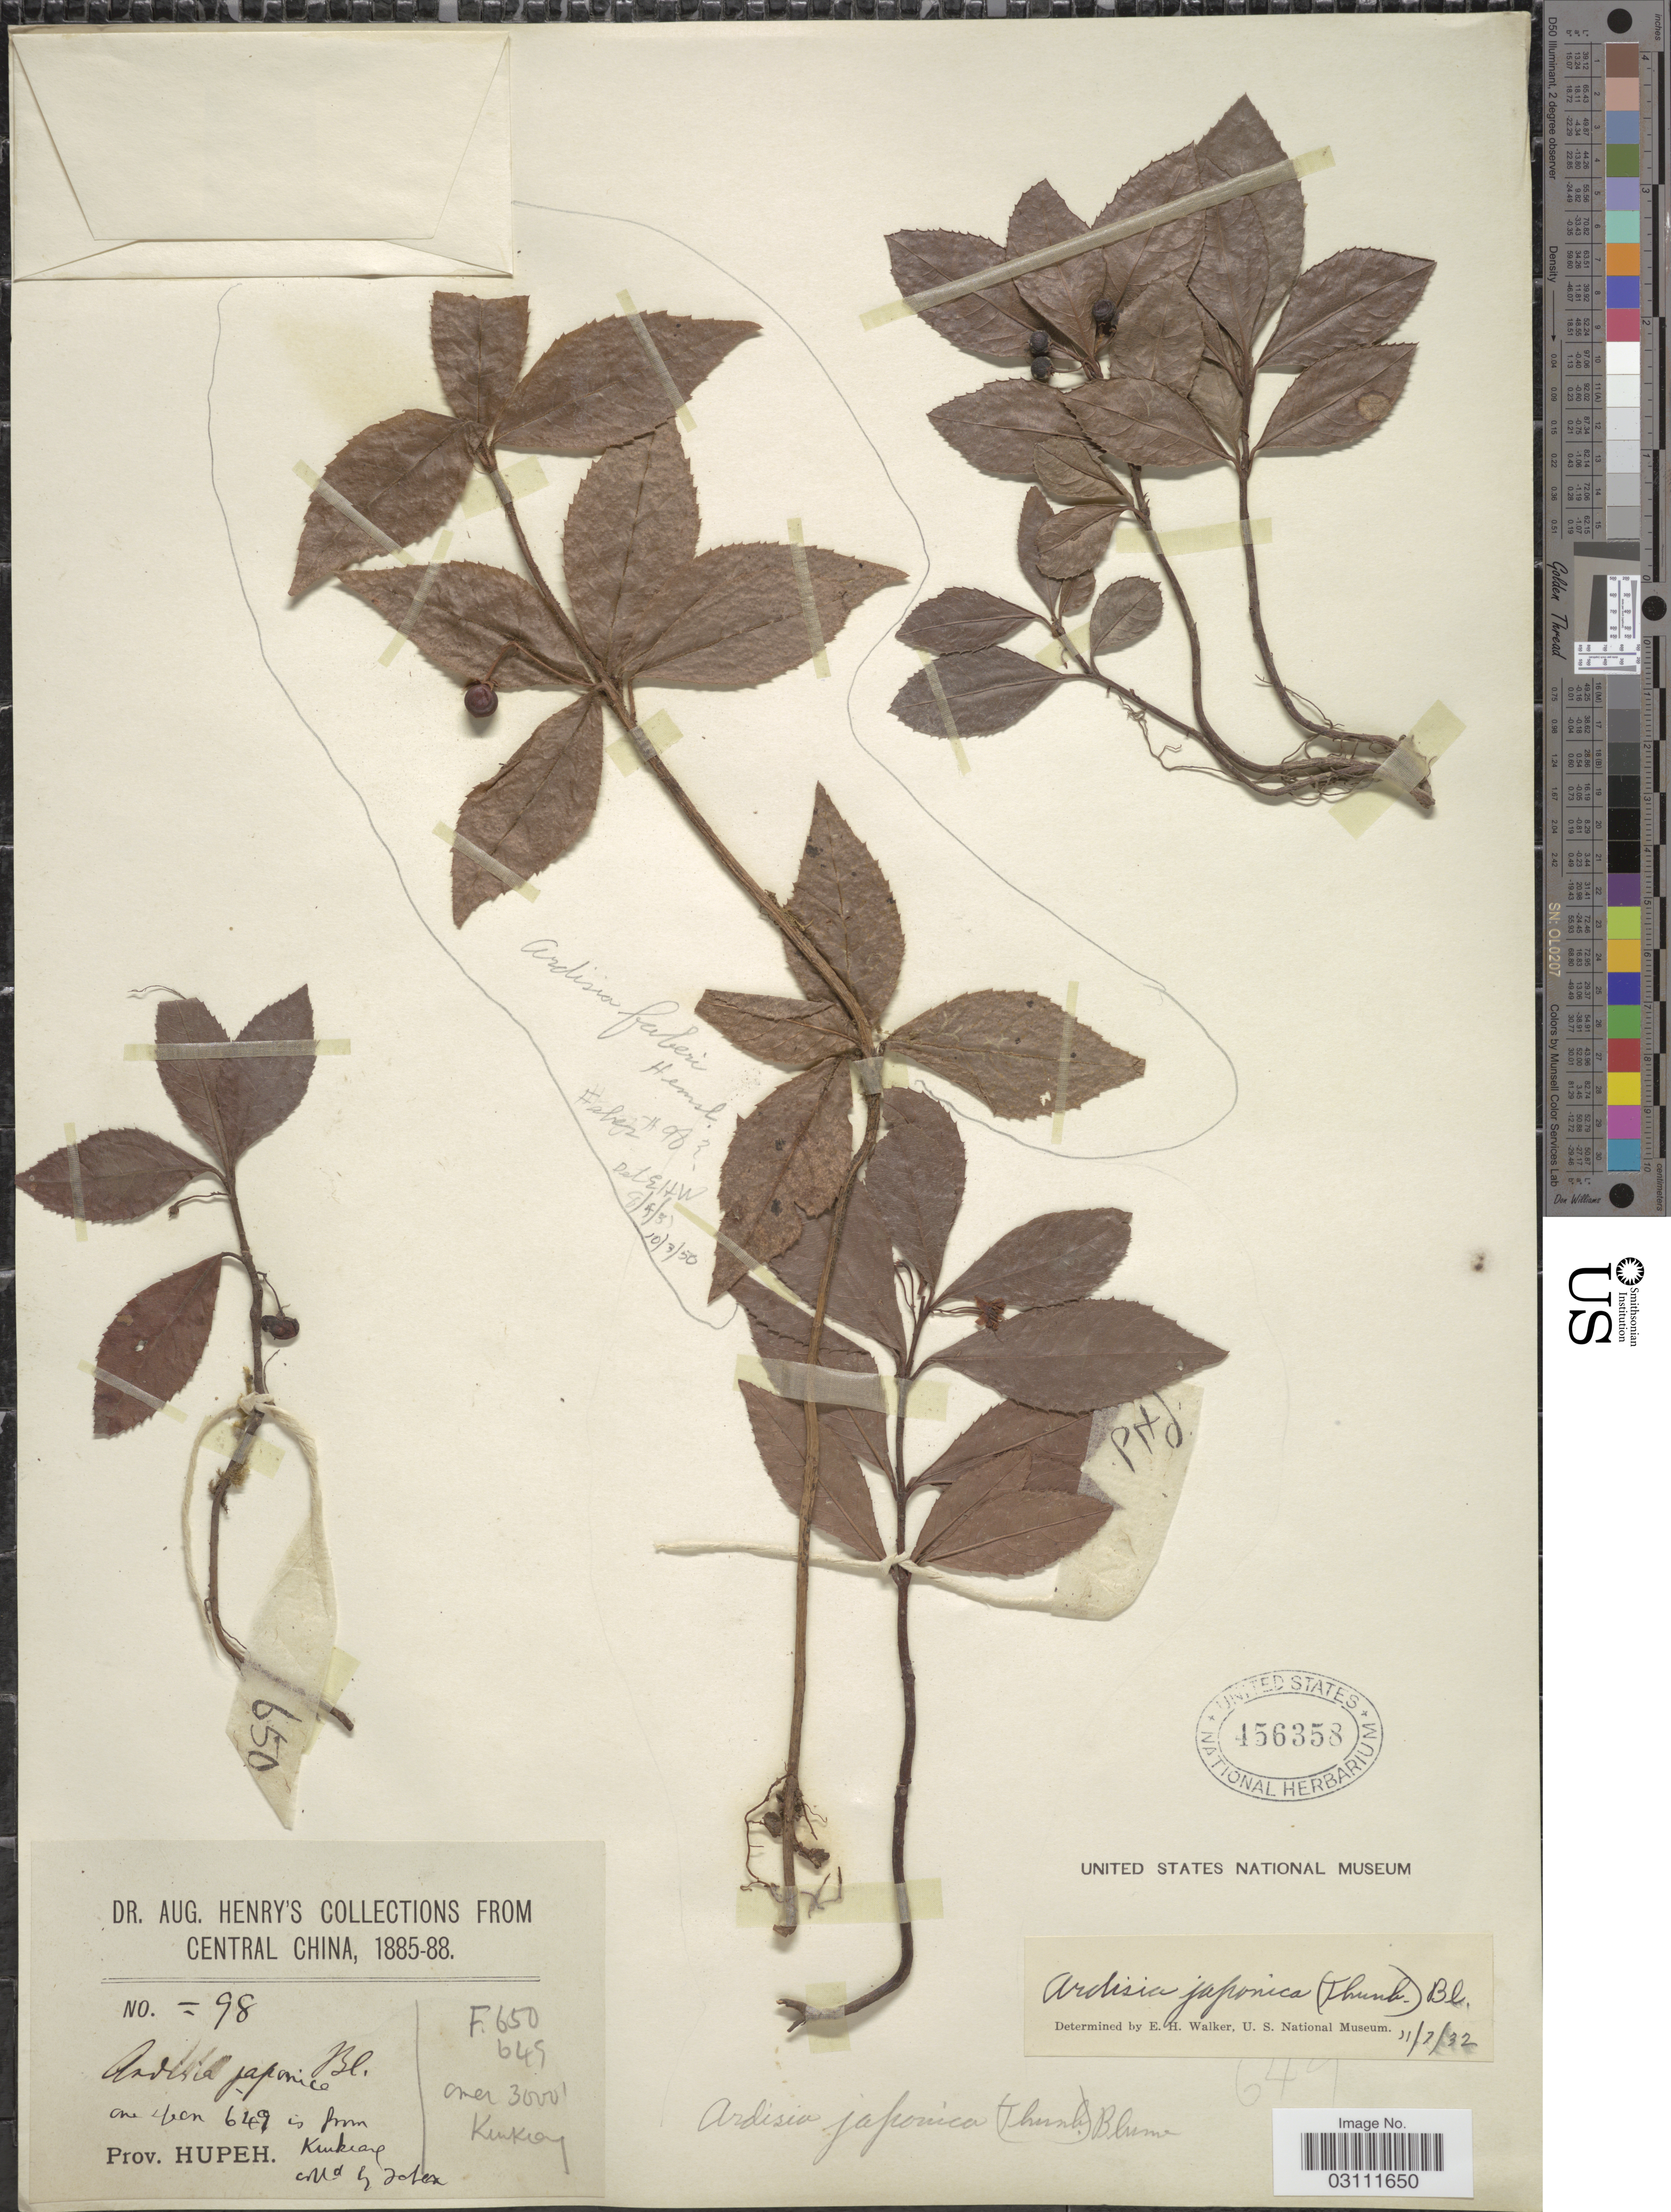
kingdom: Plantae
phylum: Tracheophyta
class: Magnoliopsida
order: Ericales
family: Primulaceae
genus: Ardisia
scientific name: Ardisia japonica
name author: (Thunb.) Blume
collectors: E. Faber & A. Henry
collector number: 98 / 649/ 650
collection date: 1885/1888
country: China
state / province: Hubei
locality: Central China, Prov. Hupeh, Kunkiang.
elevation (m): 914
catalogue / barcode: US 456358